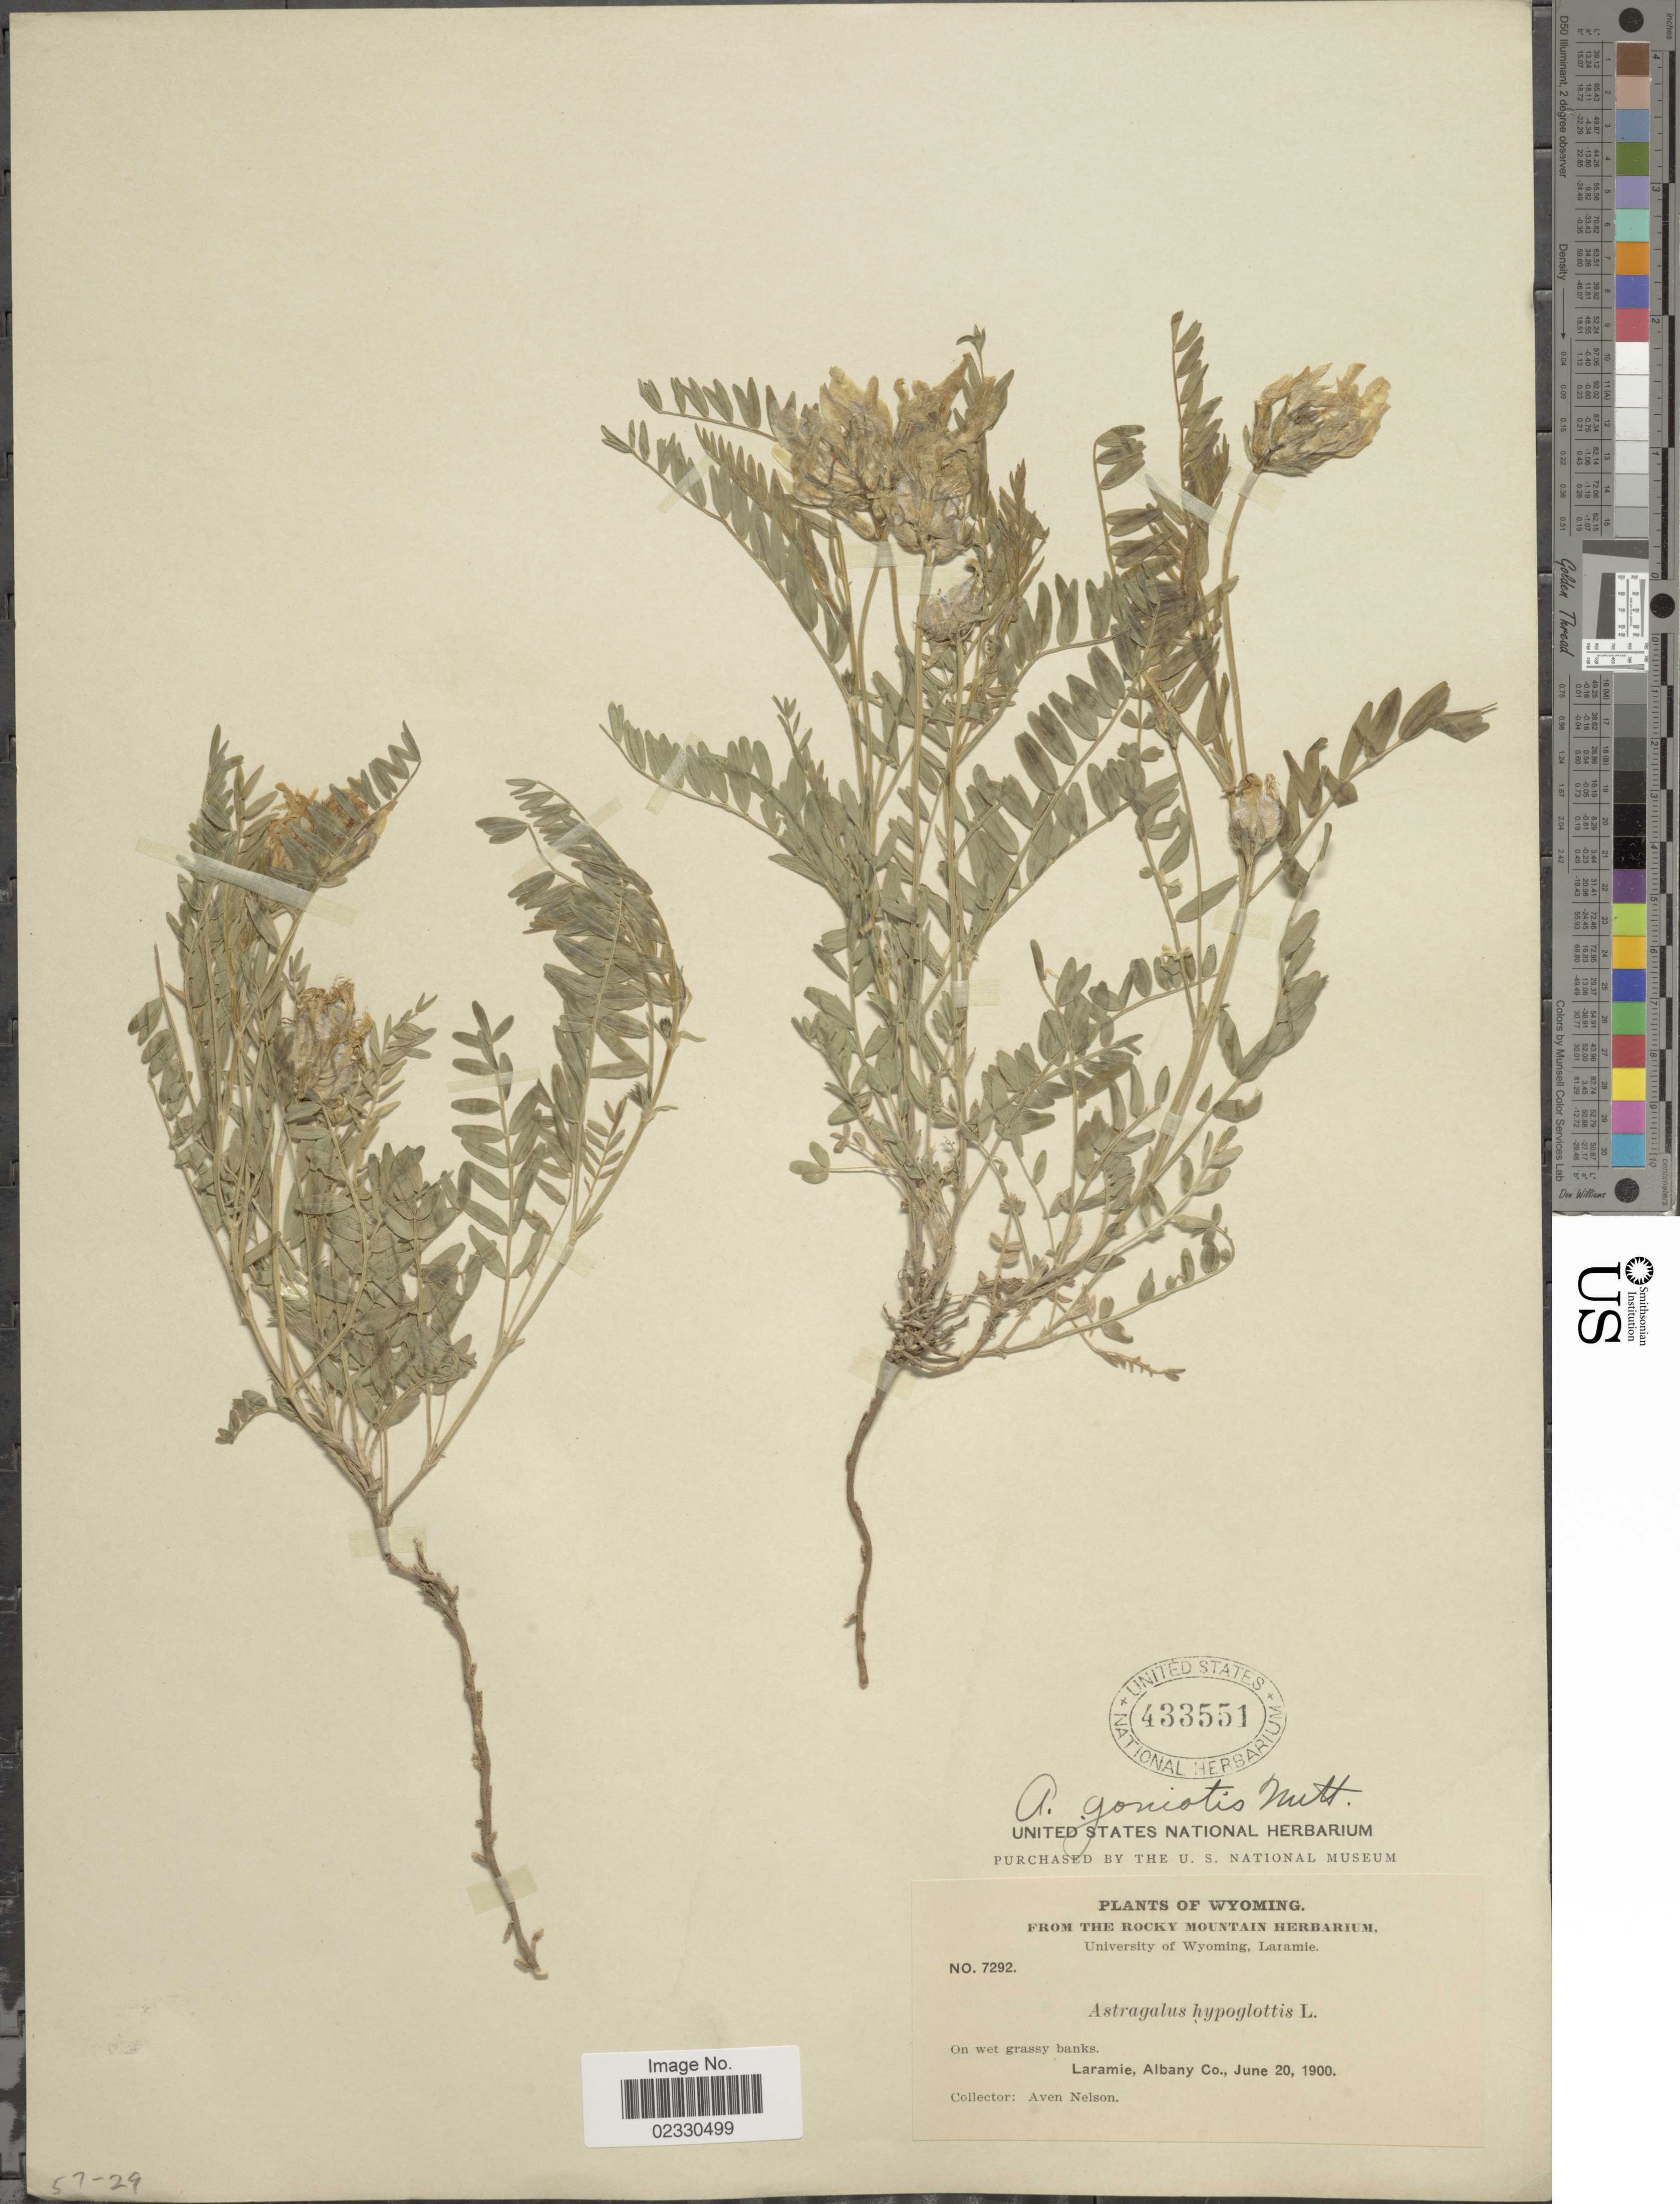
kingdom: Plantae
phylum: Tracheophyta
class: Magnoliopsida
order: Fabales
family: Fabaceae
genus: Astragalus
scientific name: Astragalus dasyglottis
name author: DC.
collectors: A. Nelson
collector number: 7292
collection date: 1900-06-20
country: United States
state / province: Wyoming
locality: Laramie, Albany Co.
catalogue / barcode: US 433551